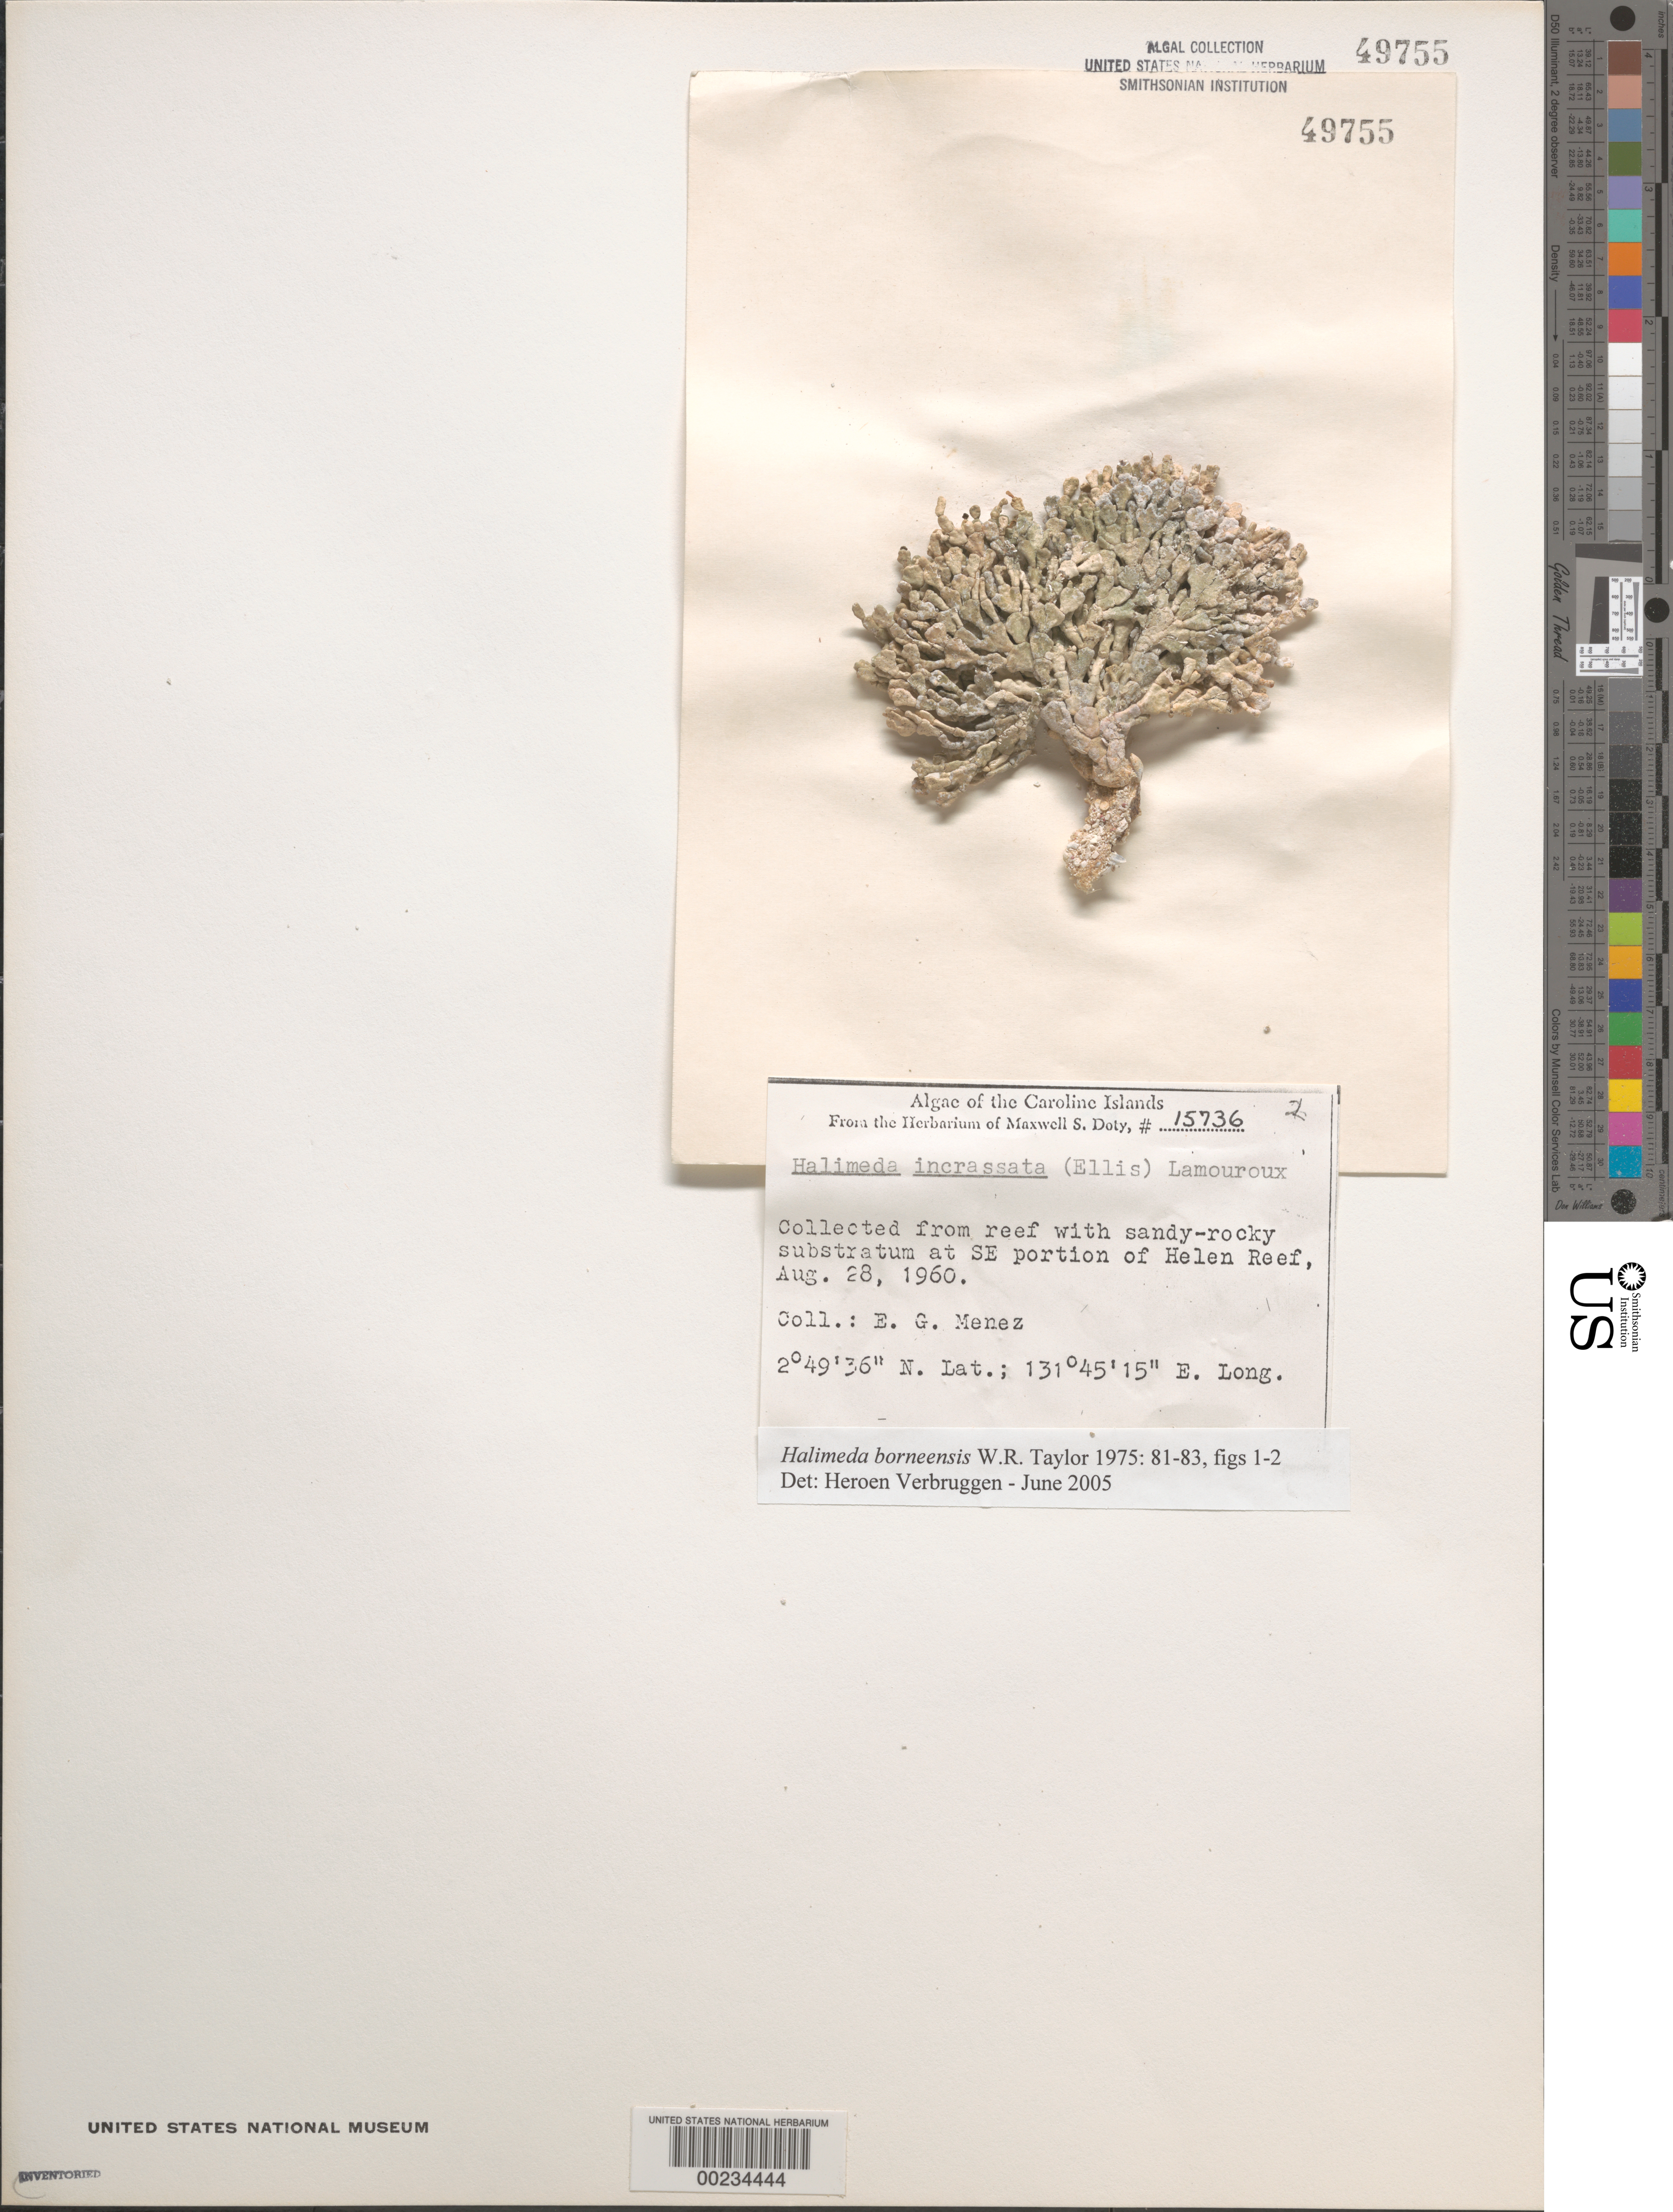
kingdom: Plantae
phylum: Chlorophyta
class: Ulvophyceae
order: Bryopsidales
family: Halimedaceae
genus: Halimeda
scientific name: Halimeda borneensis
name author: W.R. Taylor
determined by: Verbruggen, H.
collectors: Meñez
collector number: MSD 15736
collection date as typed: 28 Aug 1960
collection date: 1960-08-28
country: Palau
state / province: Belau Outliers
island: Helen Atoll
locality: Helen Reef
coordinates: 2 49' 36" N, 131 45' 15" E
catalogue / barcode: US 49755